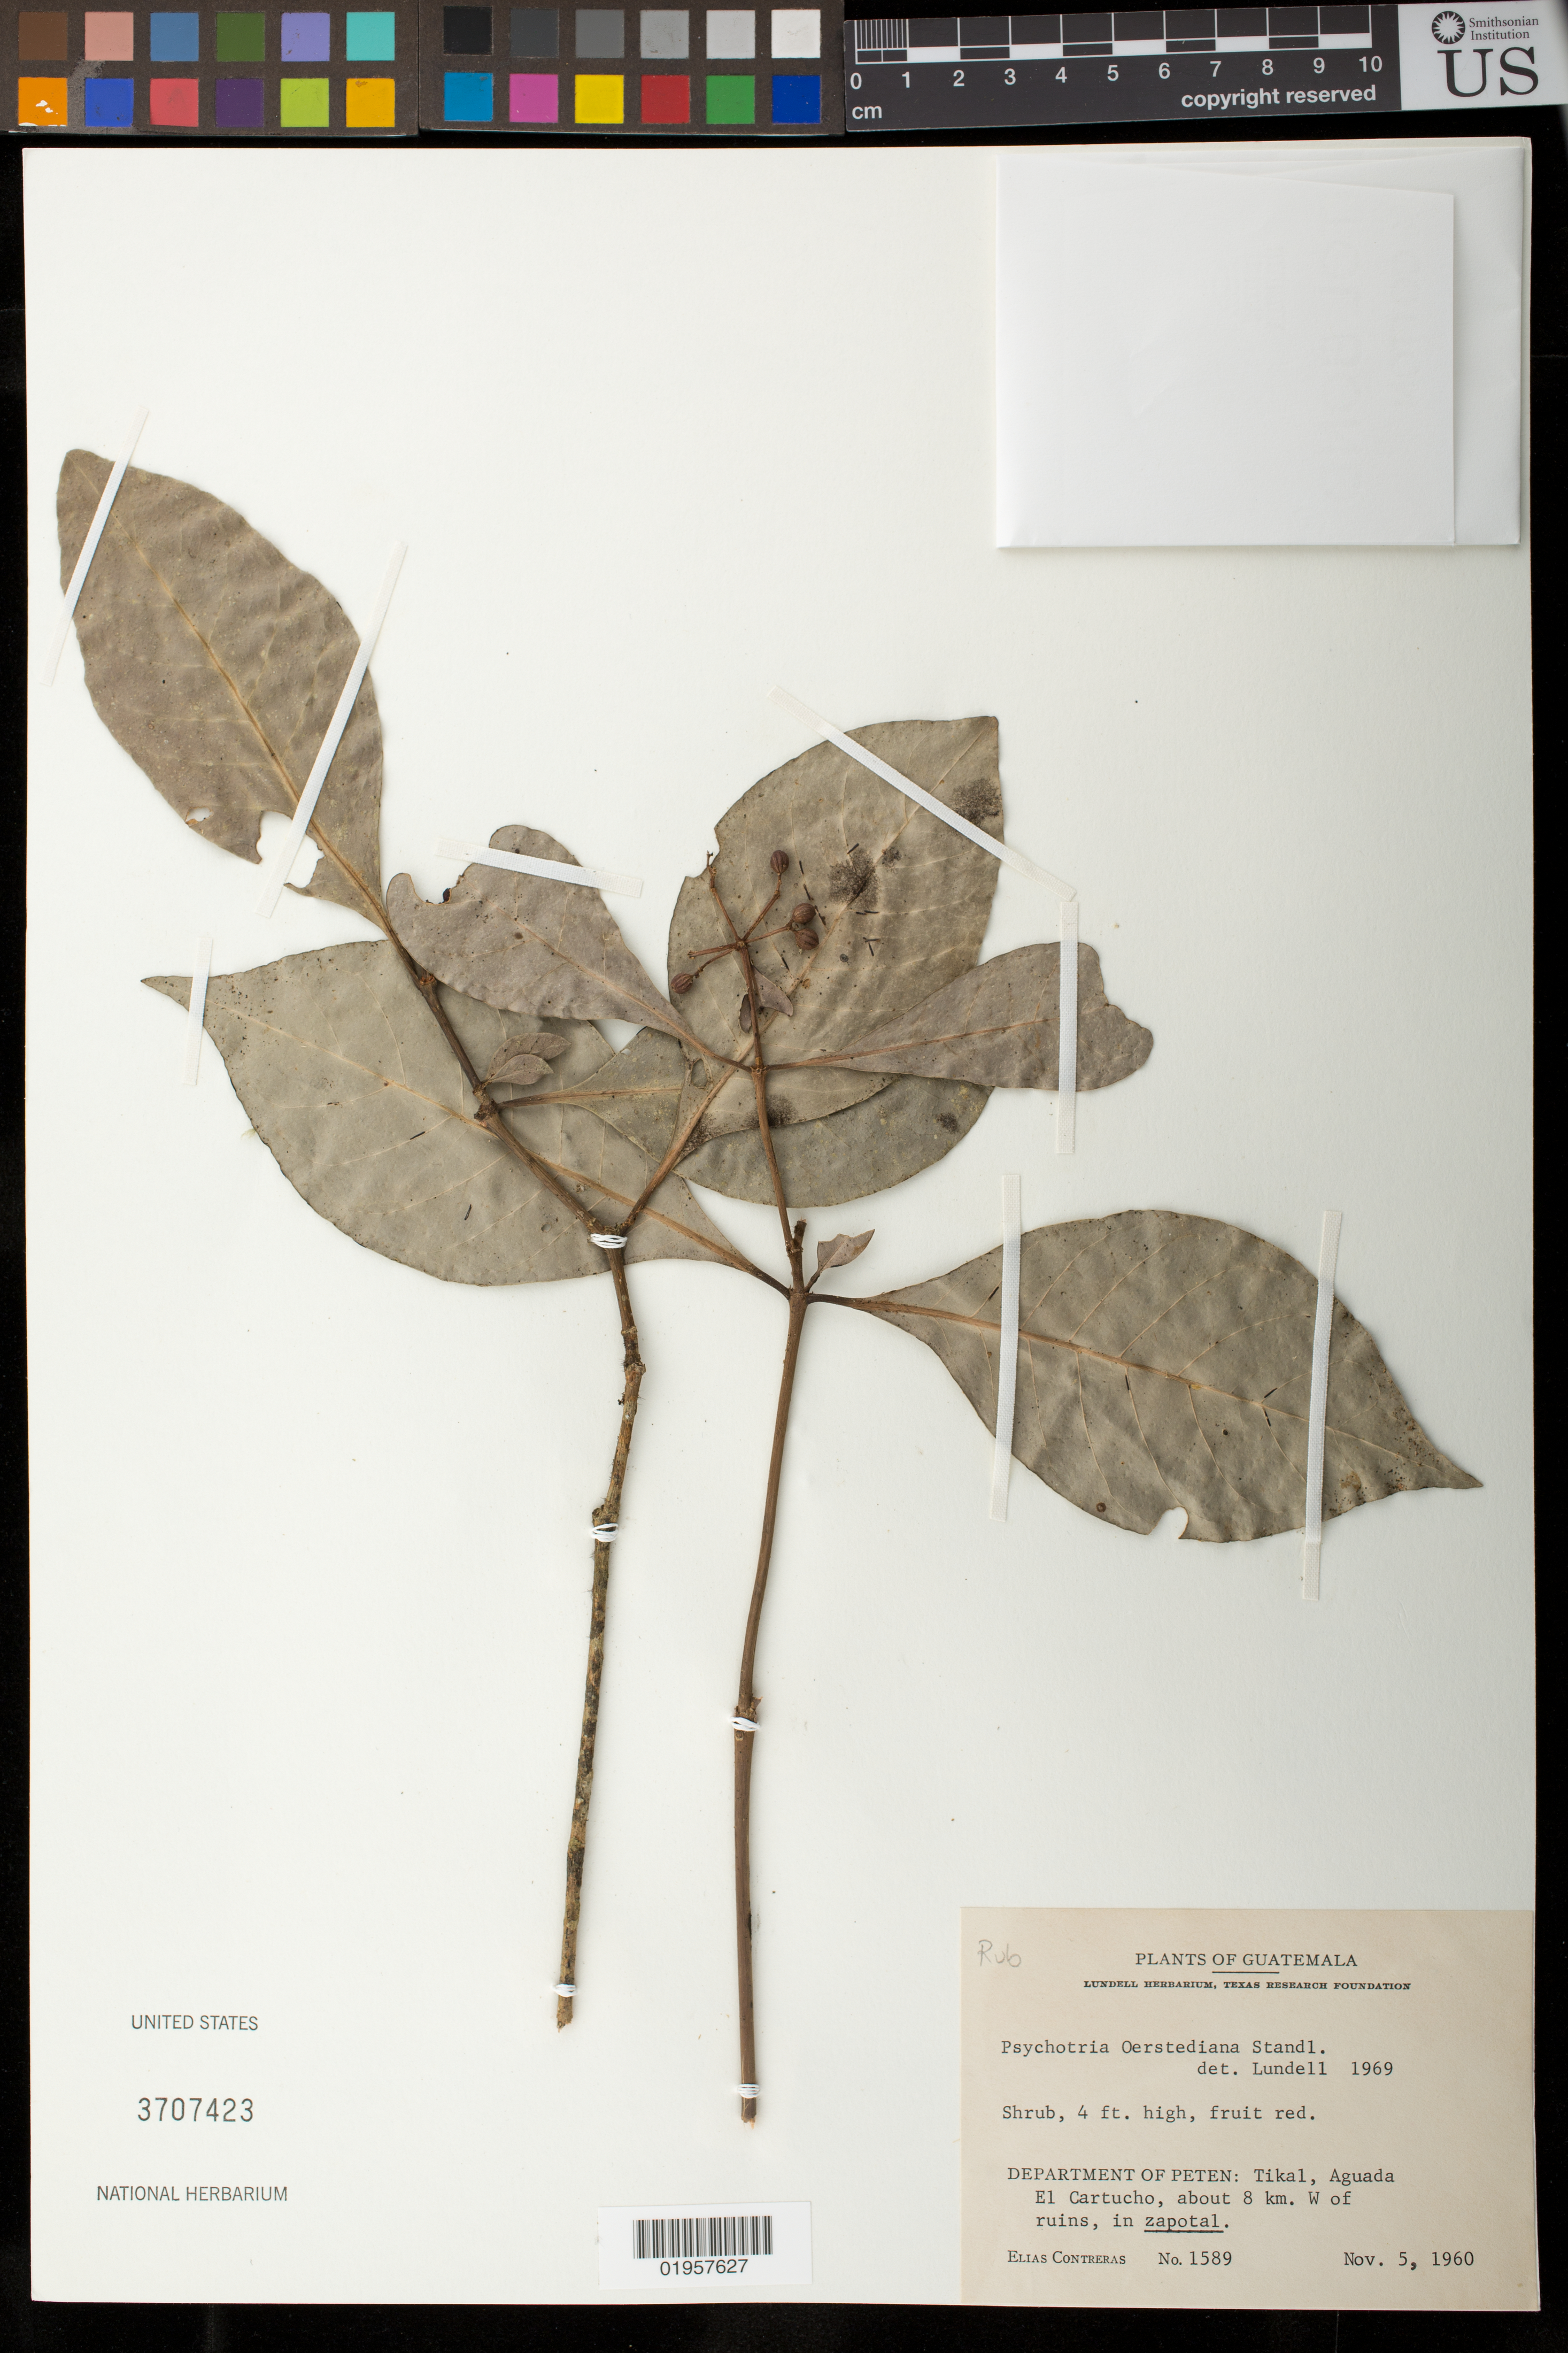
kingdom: Plantae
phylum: Tracheophyta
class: Magnoliopsida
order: Gentianales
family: Rubiaceae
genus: Psychotria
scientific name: Psychotria oerstediana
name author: Standl.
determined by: Lundell, C. L.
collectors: E. Contreras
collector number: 1589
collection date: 1960-11-05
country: Guatemala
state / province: El Petén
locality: Tikal, Aguada El Cartucho, about 8 km W of ruins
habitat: In zapotal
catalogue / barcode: US 3707423